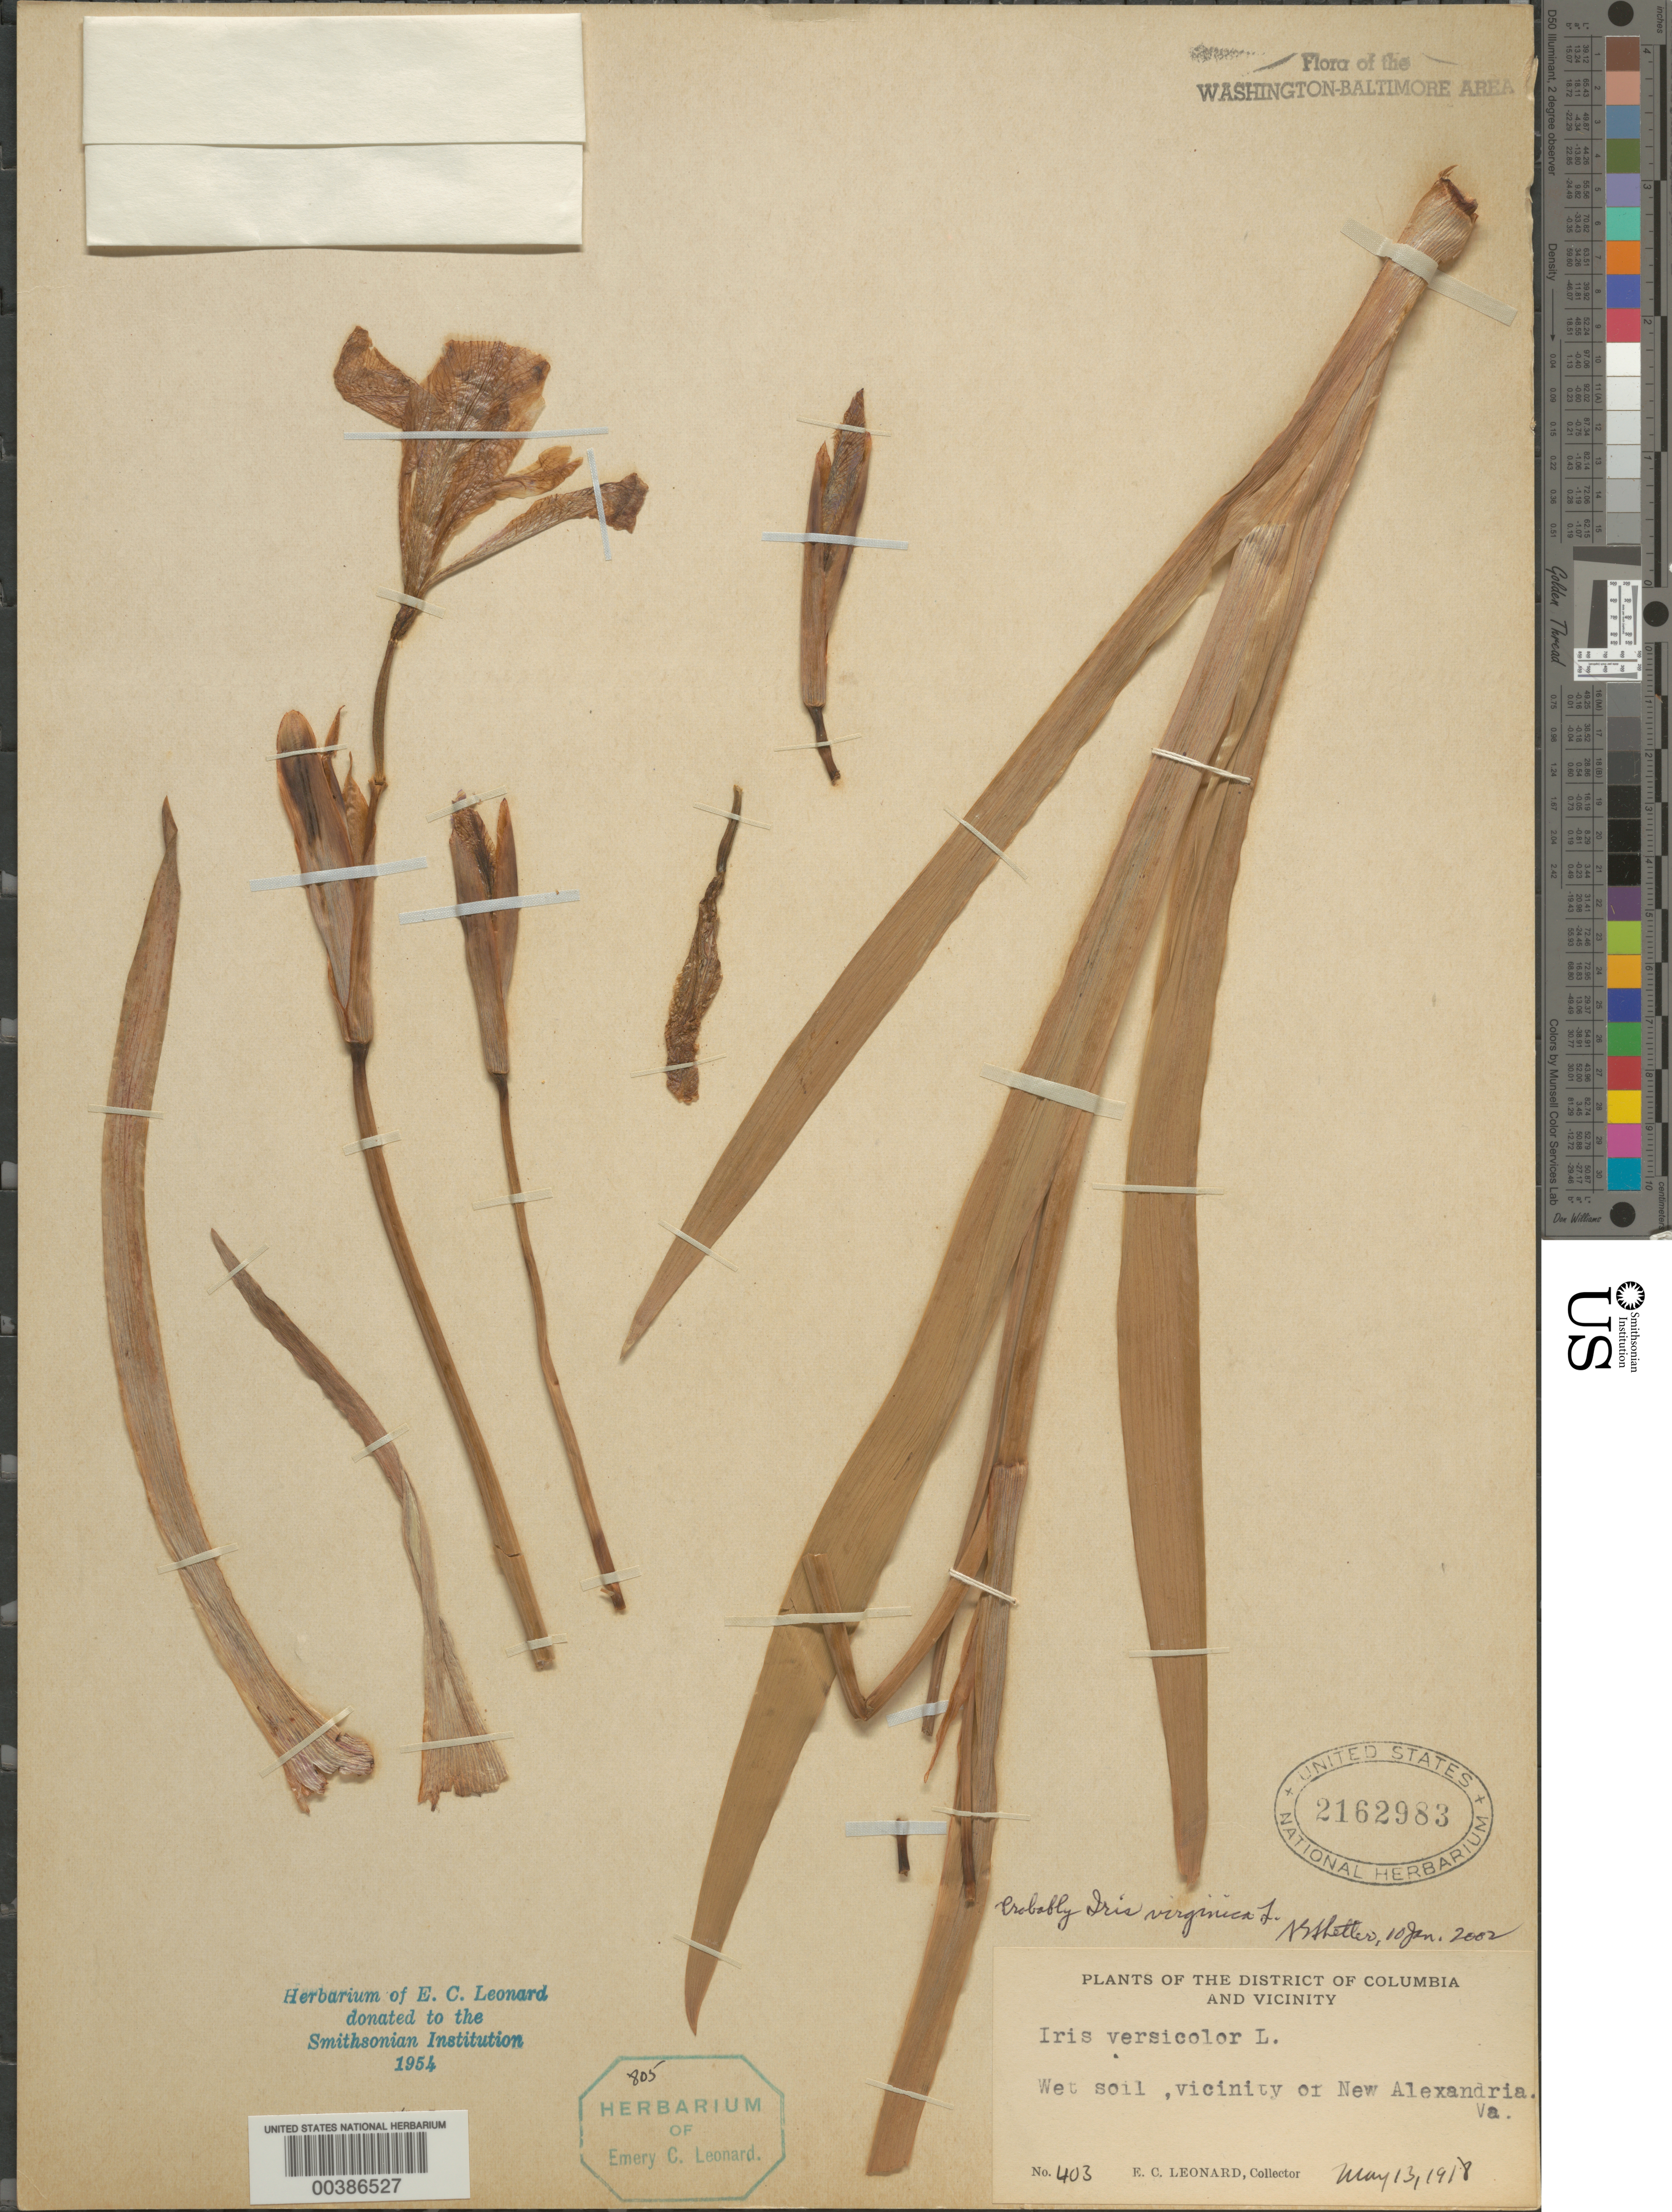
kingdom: Plantae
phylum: Tracheophyta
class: Liliopsida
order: Asparagales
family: Iridaceae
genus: Iris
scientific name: Iris virginica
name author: L.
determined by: Shetler, Stanwyn G., (US), NMNH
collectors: E. C. Leonard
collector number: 403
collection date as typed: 13 May 1918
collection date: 1918-05-13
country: United States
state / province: Virginia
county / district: Fairfax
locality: Vicinity of New Alexandria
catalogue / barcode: US 2162983